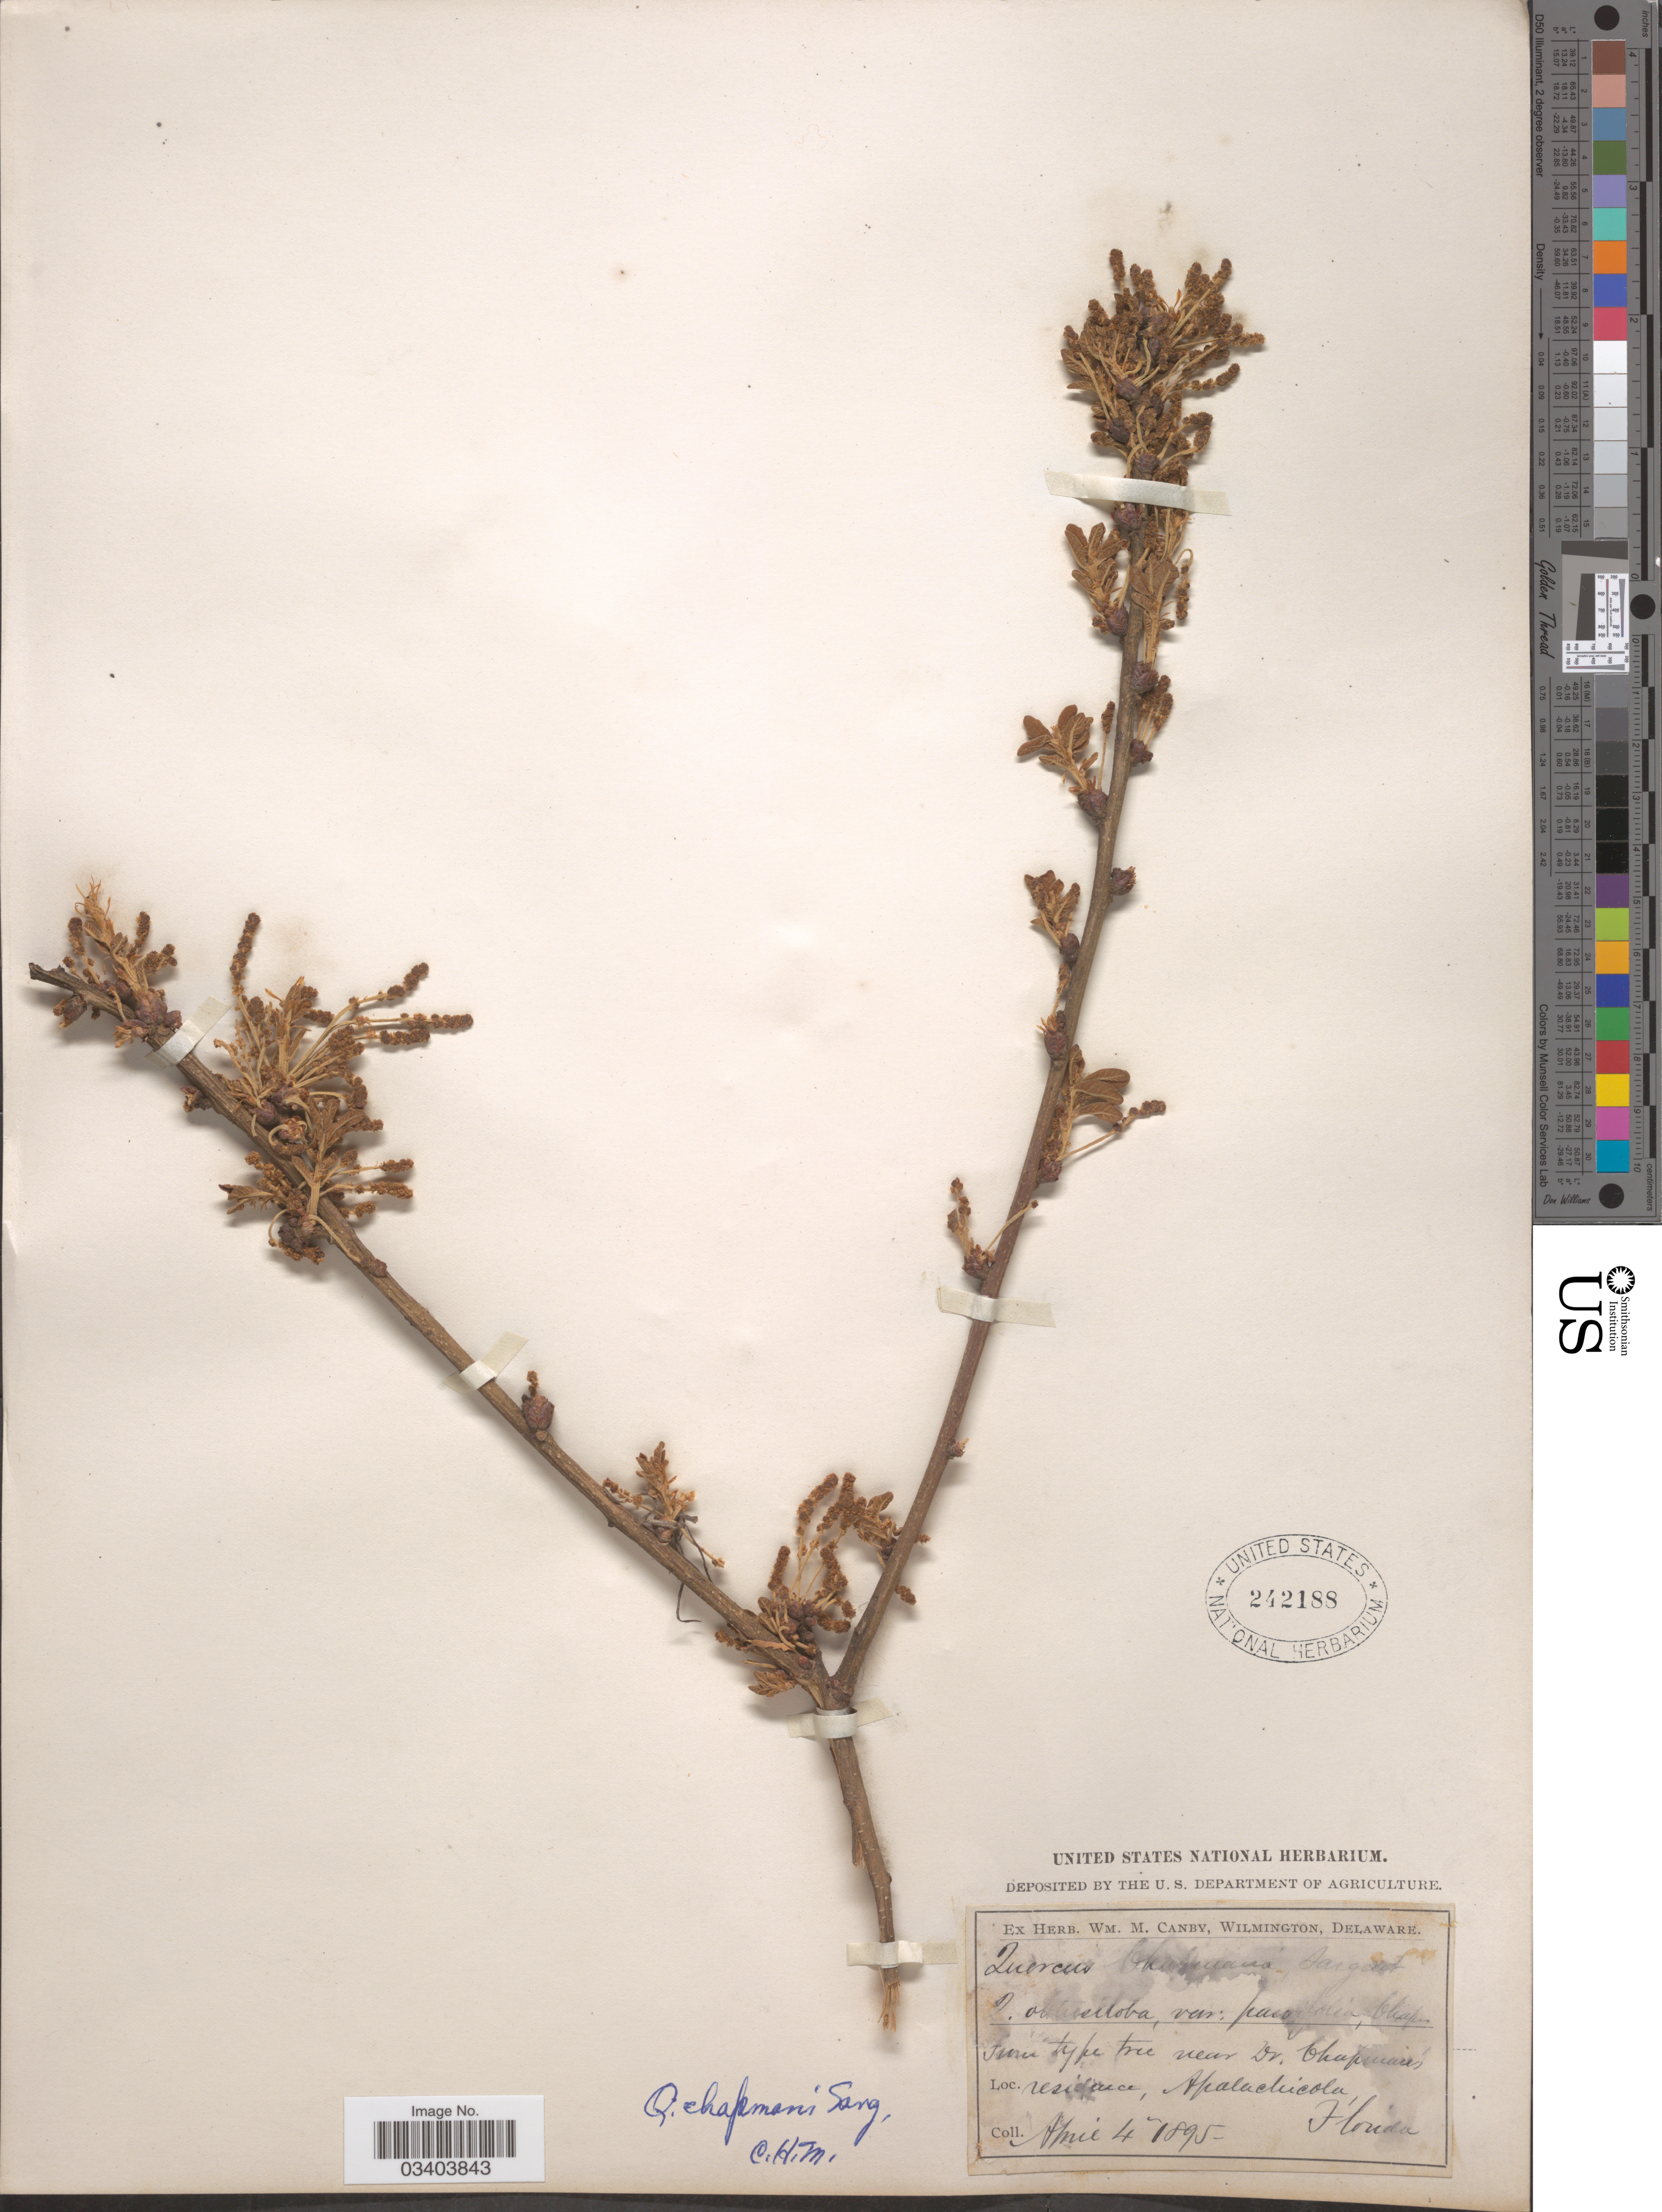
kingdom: Plantae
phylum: Tracheophyta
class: Magnoliopsida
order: Fagales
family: Fagaceae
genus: Quercus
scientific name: Quercus chapmanii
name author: Sarg.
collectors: ex herb. W.M. Canby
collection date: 1895-04-04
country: United States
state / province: Florida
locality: Near Dr. Chapman's residence, Apalachicola.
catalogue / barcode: US 242188